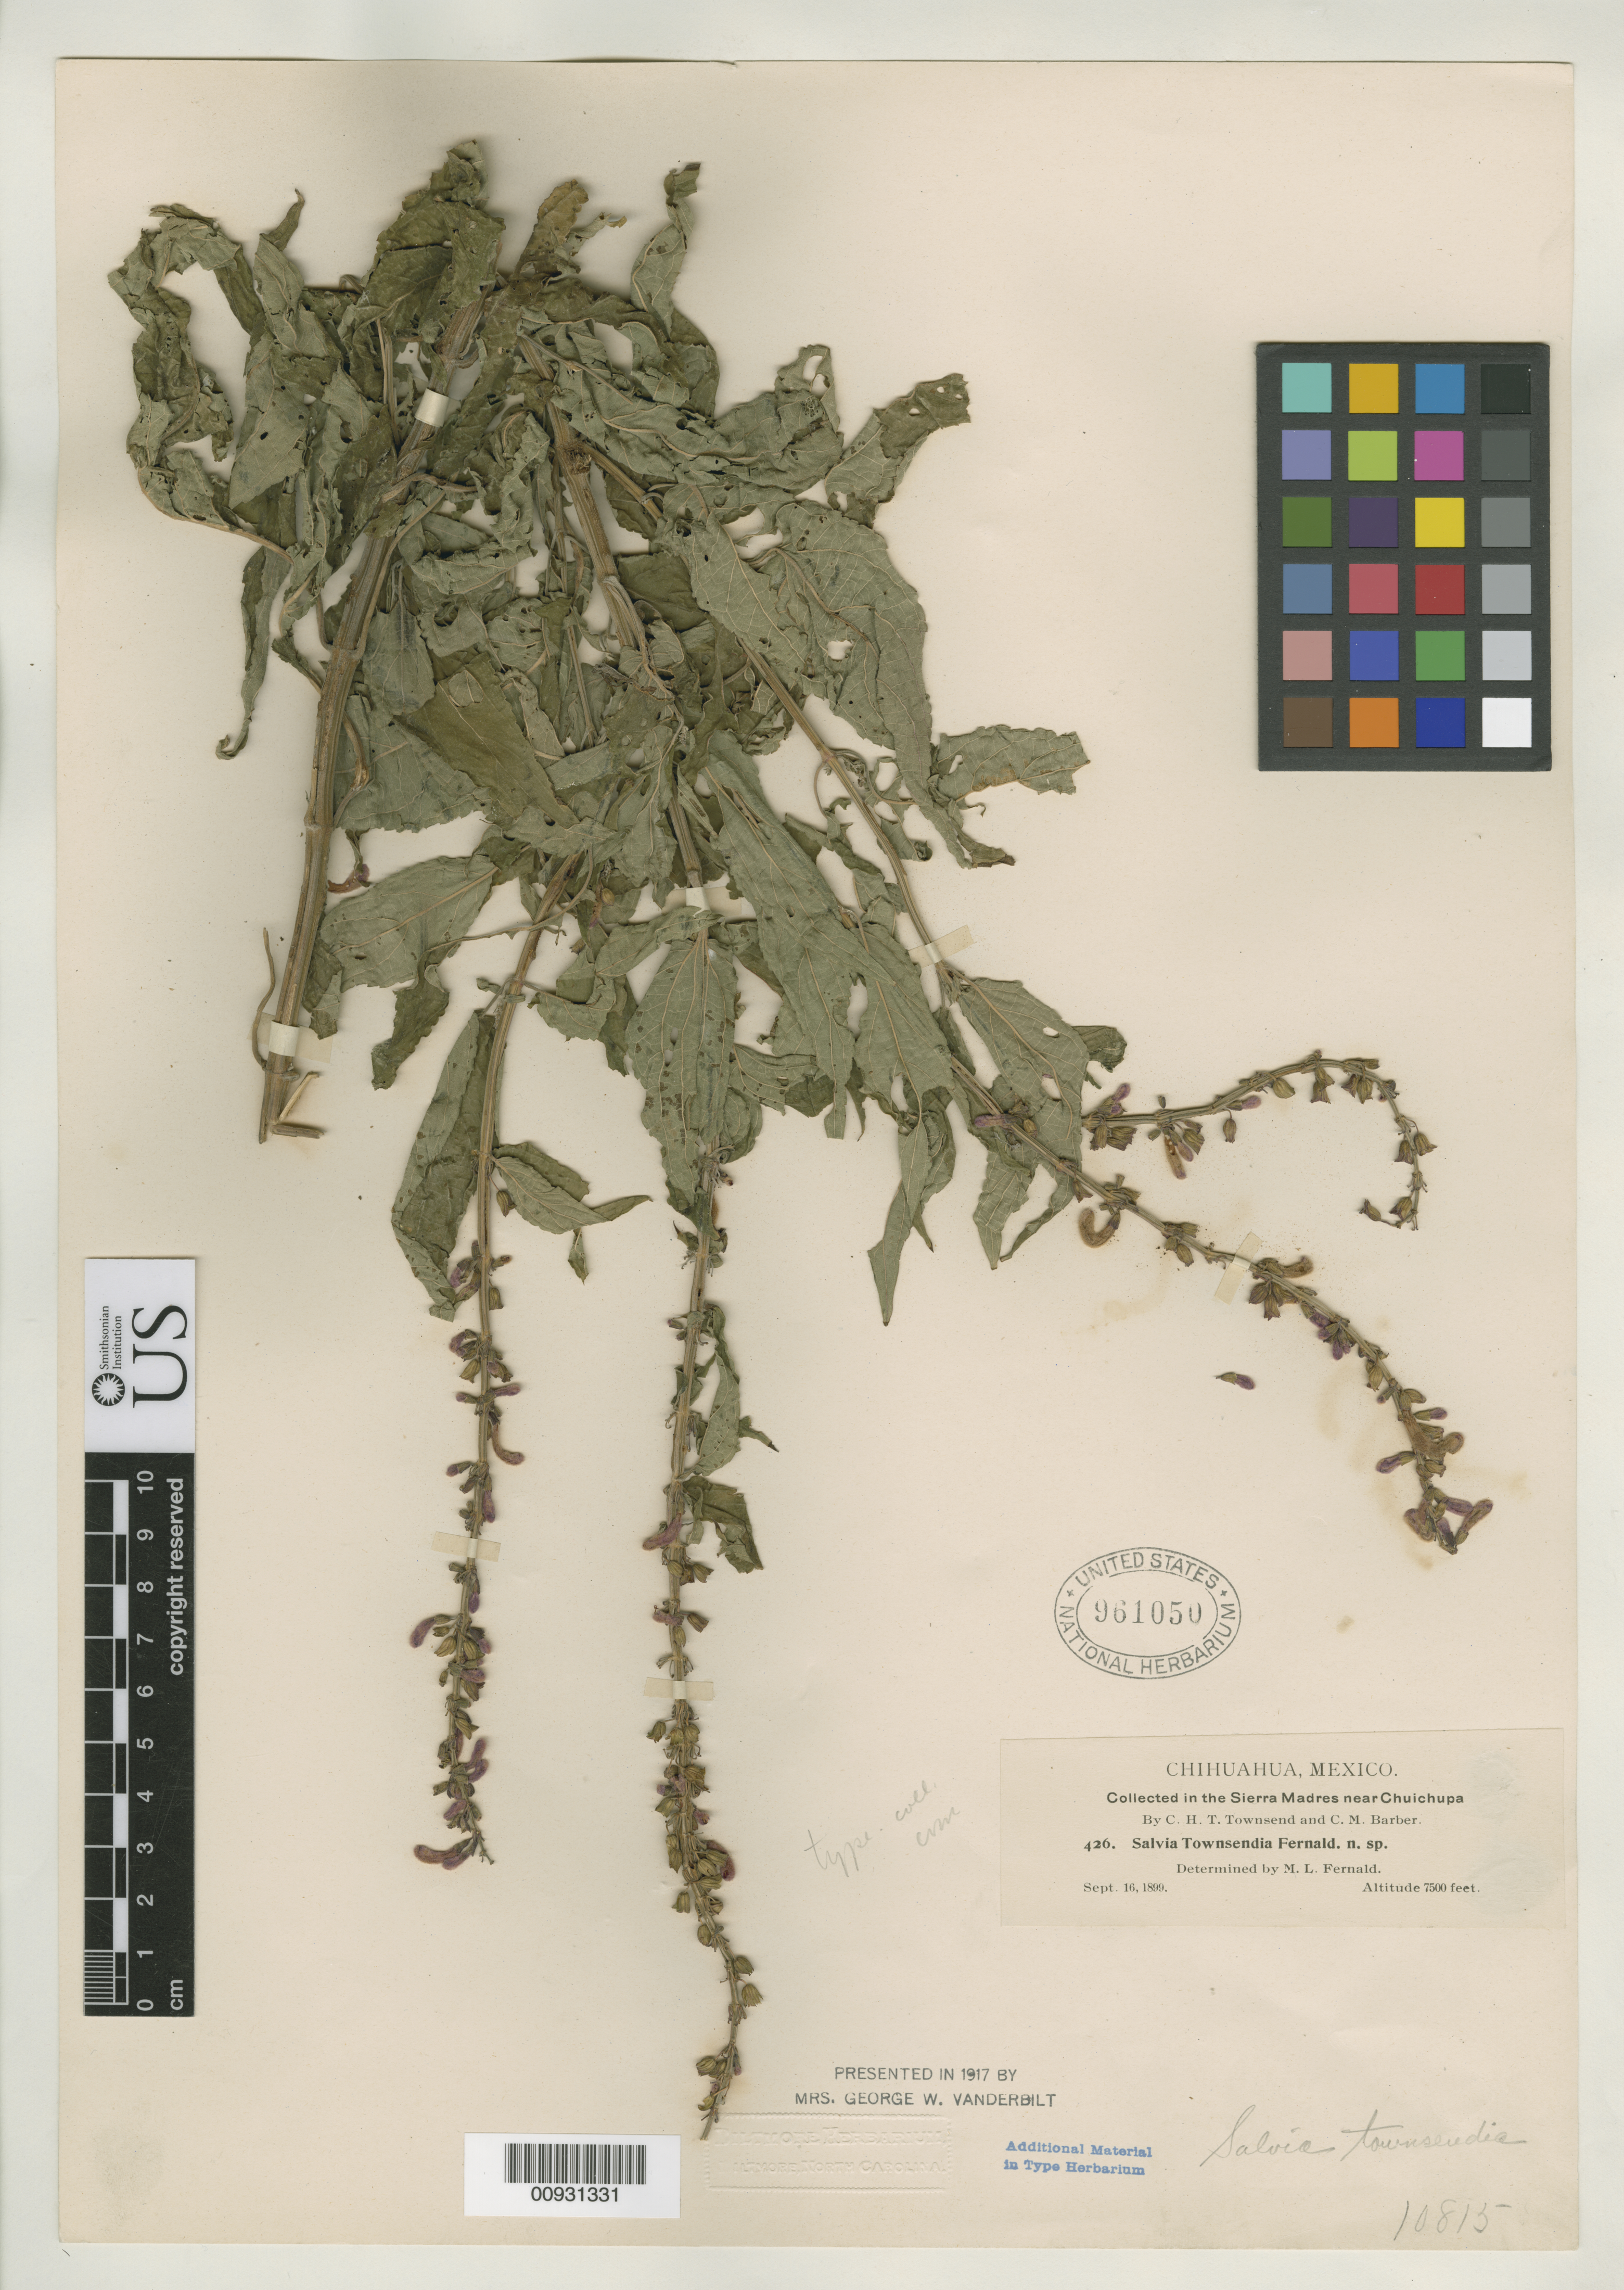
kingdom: Plantae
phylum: Tracheophyta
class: Magnoliopsida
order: Lamiales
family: Lamiaceae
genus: Salvia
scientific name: Salvia townsendii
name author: Fernald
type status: Isotype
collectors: C. H. T. Townsend & C. Barber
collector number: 426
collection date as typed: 16 Sep 1899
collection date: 1899-09-16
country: Mexico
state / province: Chihuahua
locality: Sierra Madres near Chuichupa.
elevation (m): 2286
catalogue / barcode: US 961050